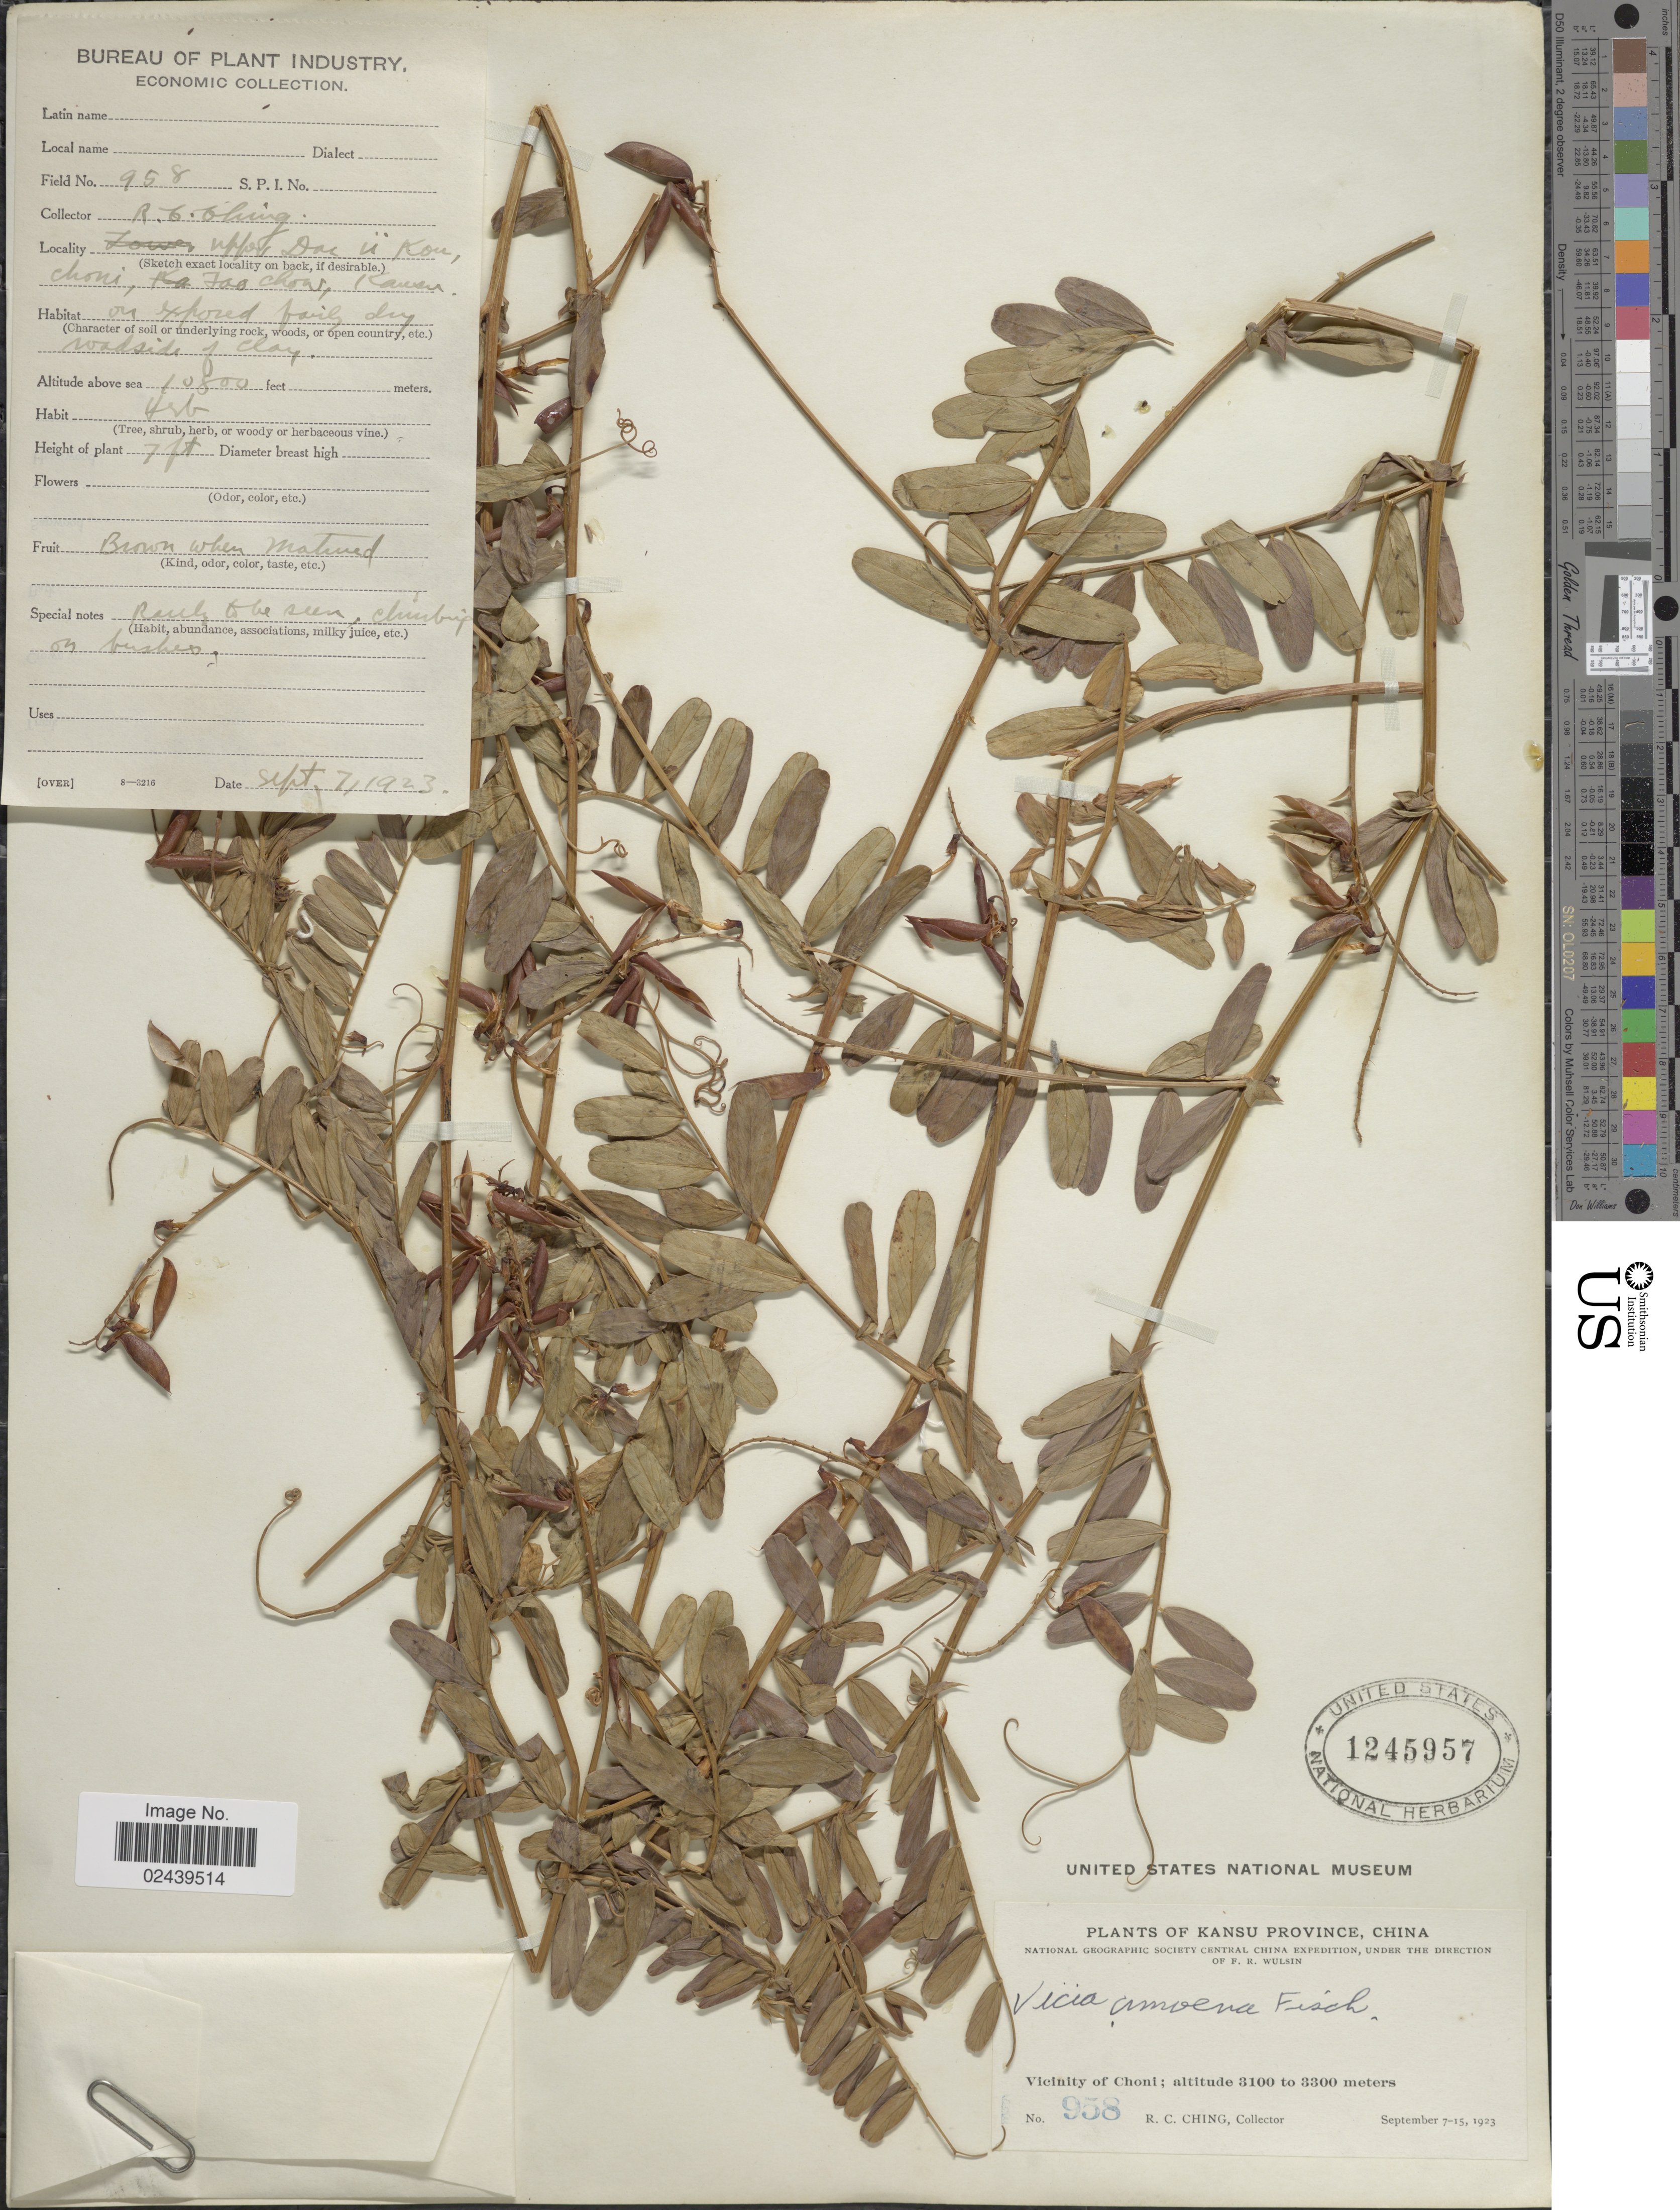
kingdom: Plantae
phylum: Tracheophyta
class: Magnoliopsida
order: Fabales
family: Fabaceae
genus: Vicia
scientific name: Vicia amoena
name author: Fisch. ex Ser.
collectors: R. C. Ching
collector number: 958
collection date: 1923-09-07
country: China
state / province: Gansu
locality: Kansu Province, China, Vicinity of Choni, upper Doi u Kon, Choni, Jao Chaos, Kansu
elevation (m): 3292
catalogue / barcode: US 1245957